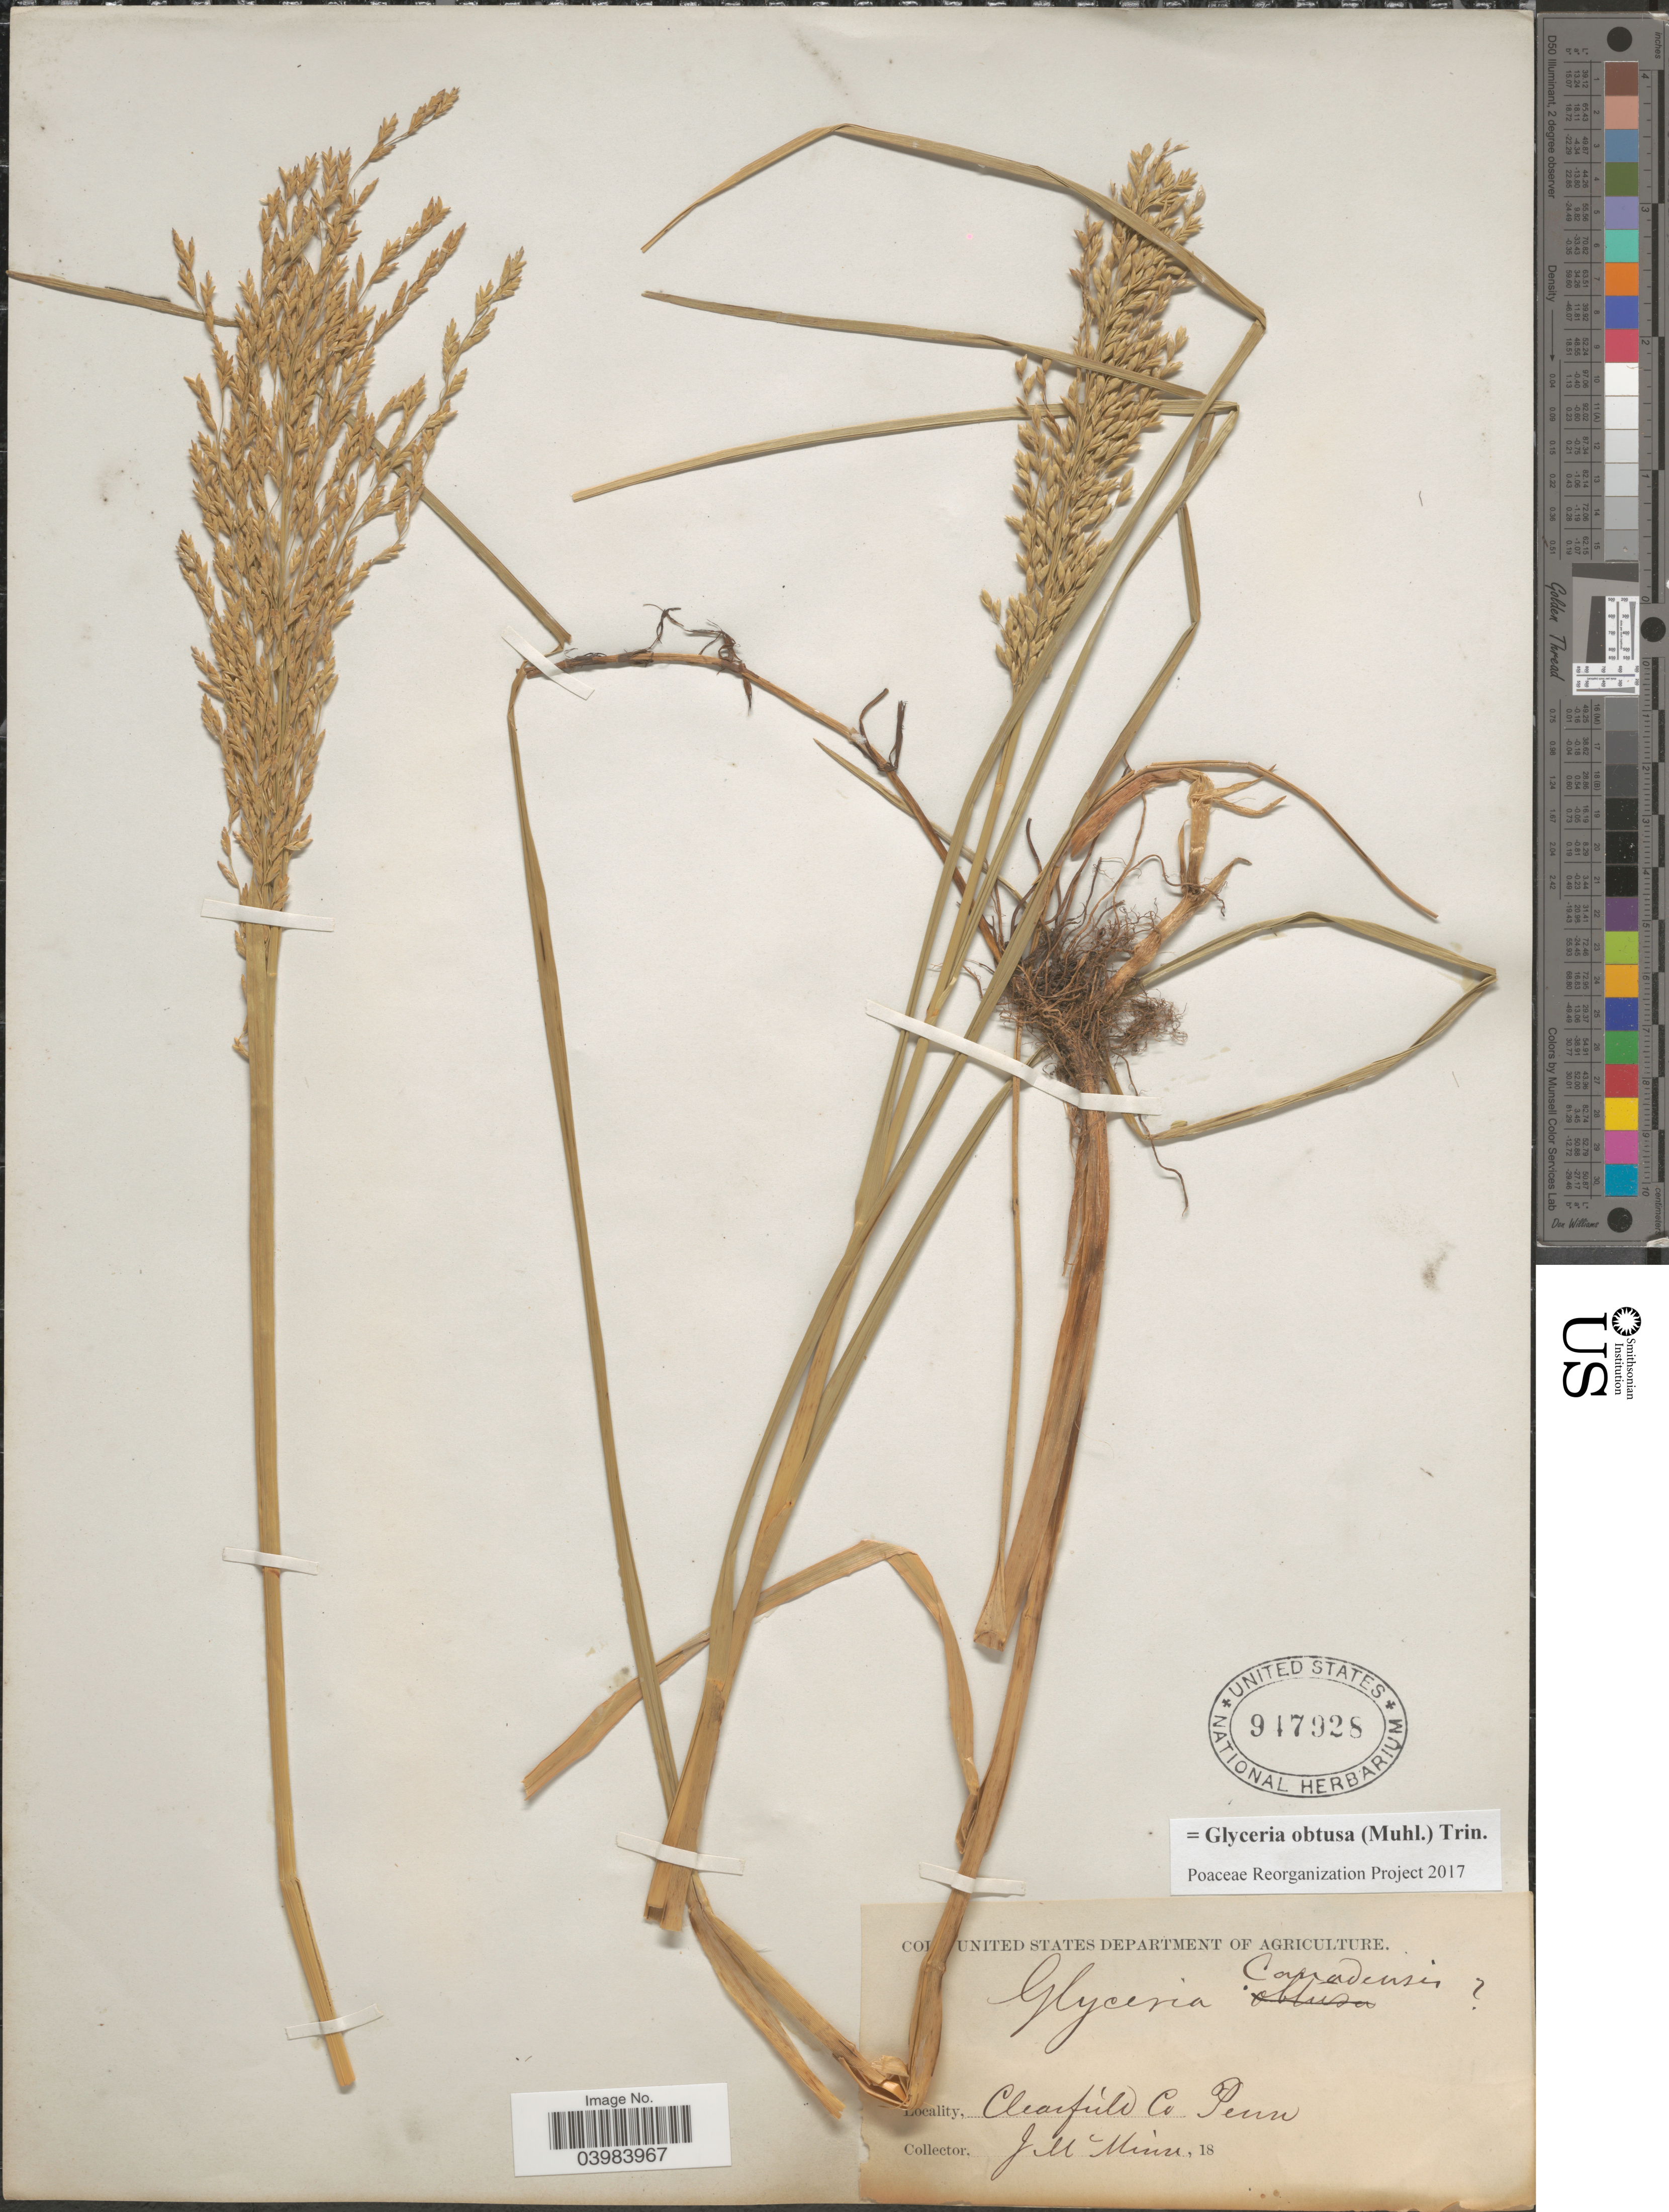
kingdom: Plantae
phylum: Tracheophyta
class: Liliopsida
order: Poales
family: Poaceae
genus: Glyceria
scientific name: Glyceria obtusa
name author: (Muhl.) Trin.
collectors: J. McMinn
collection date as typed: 18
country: United States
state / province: Pennsylvania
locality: Clearfield Co.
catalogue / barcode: US 917928